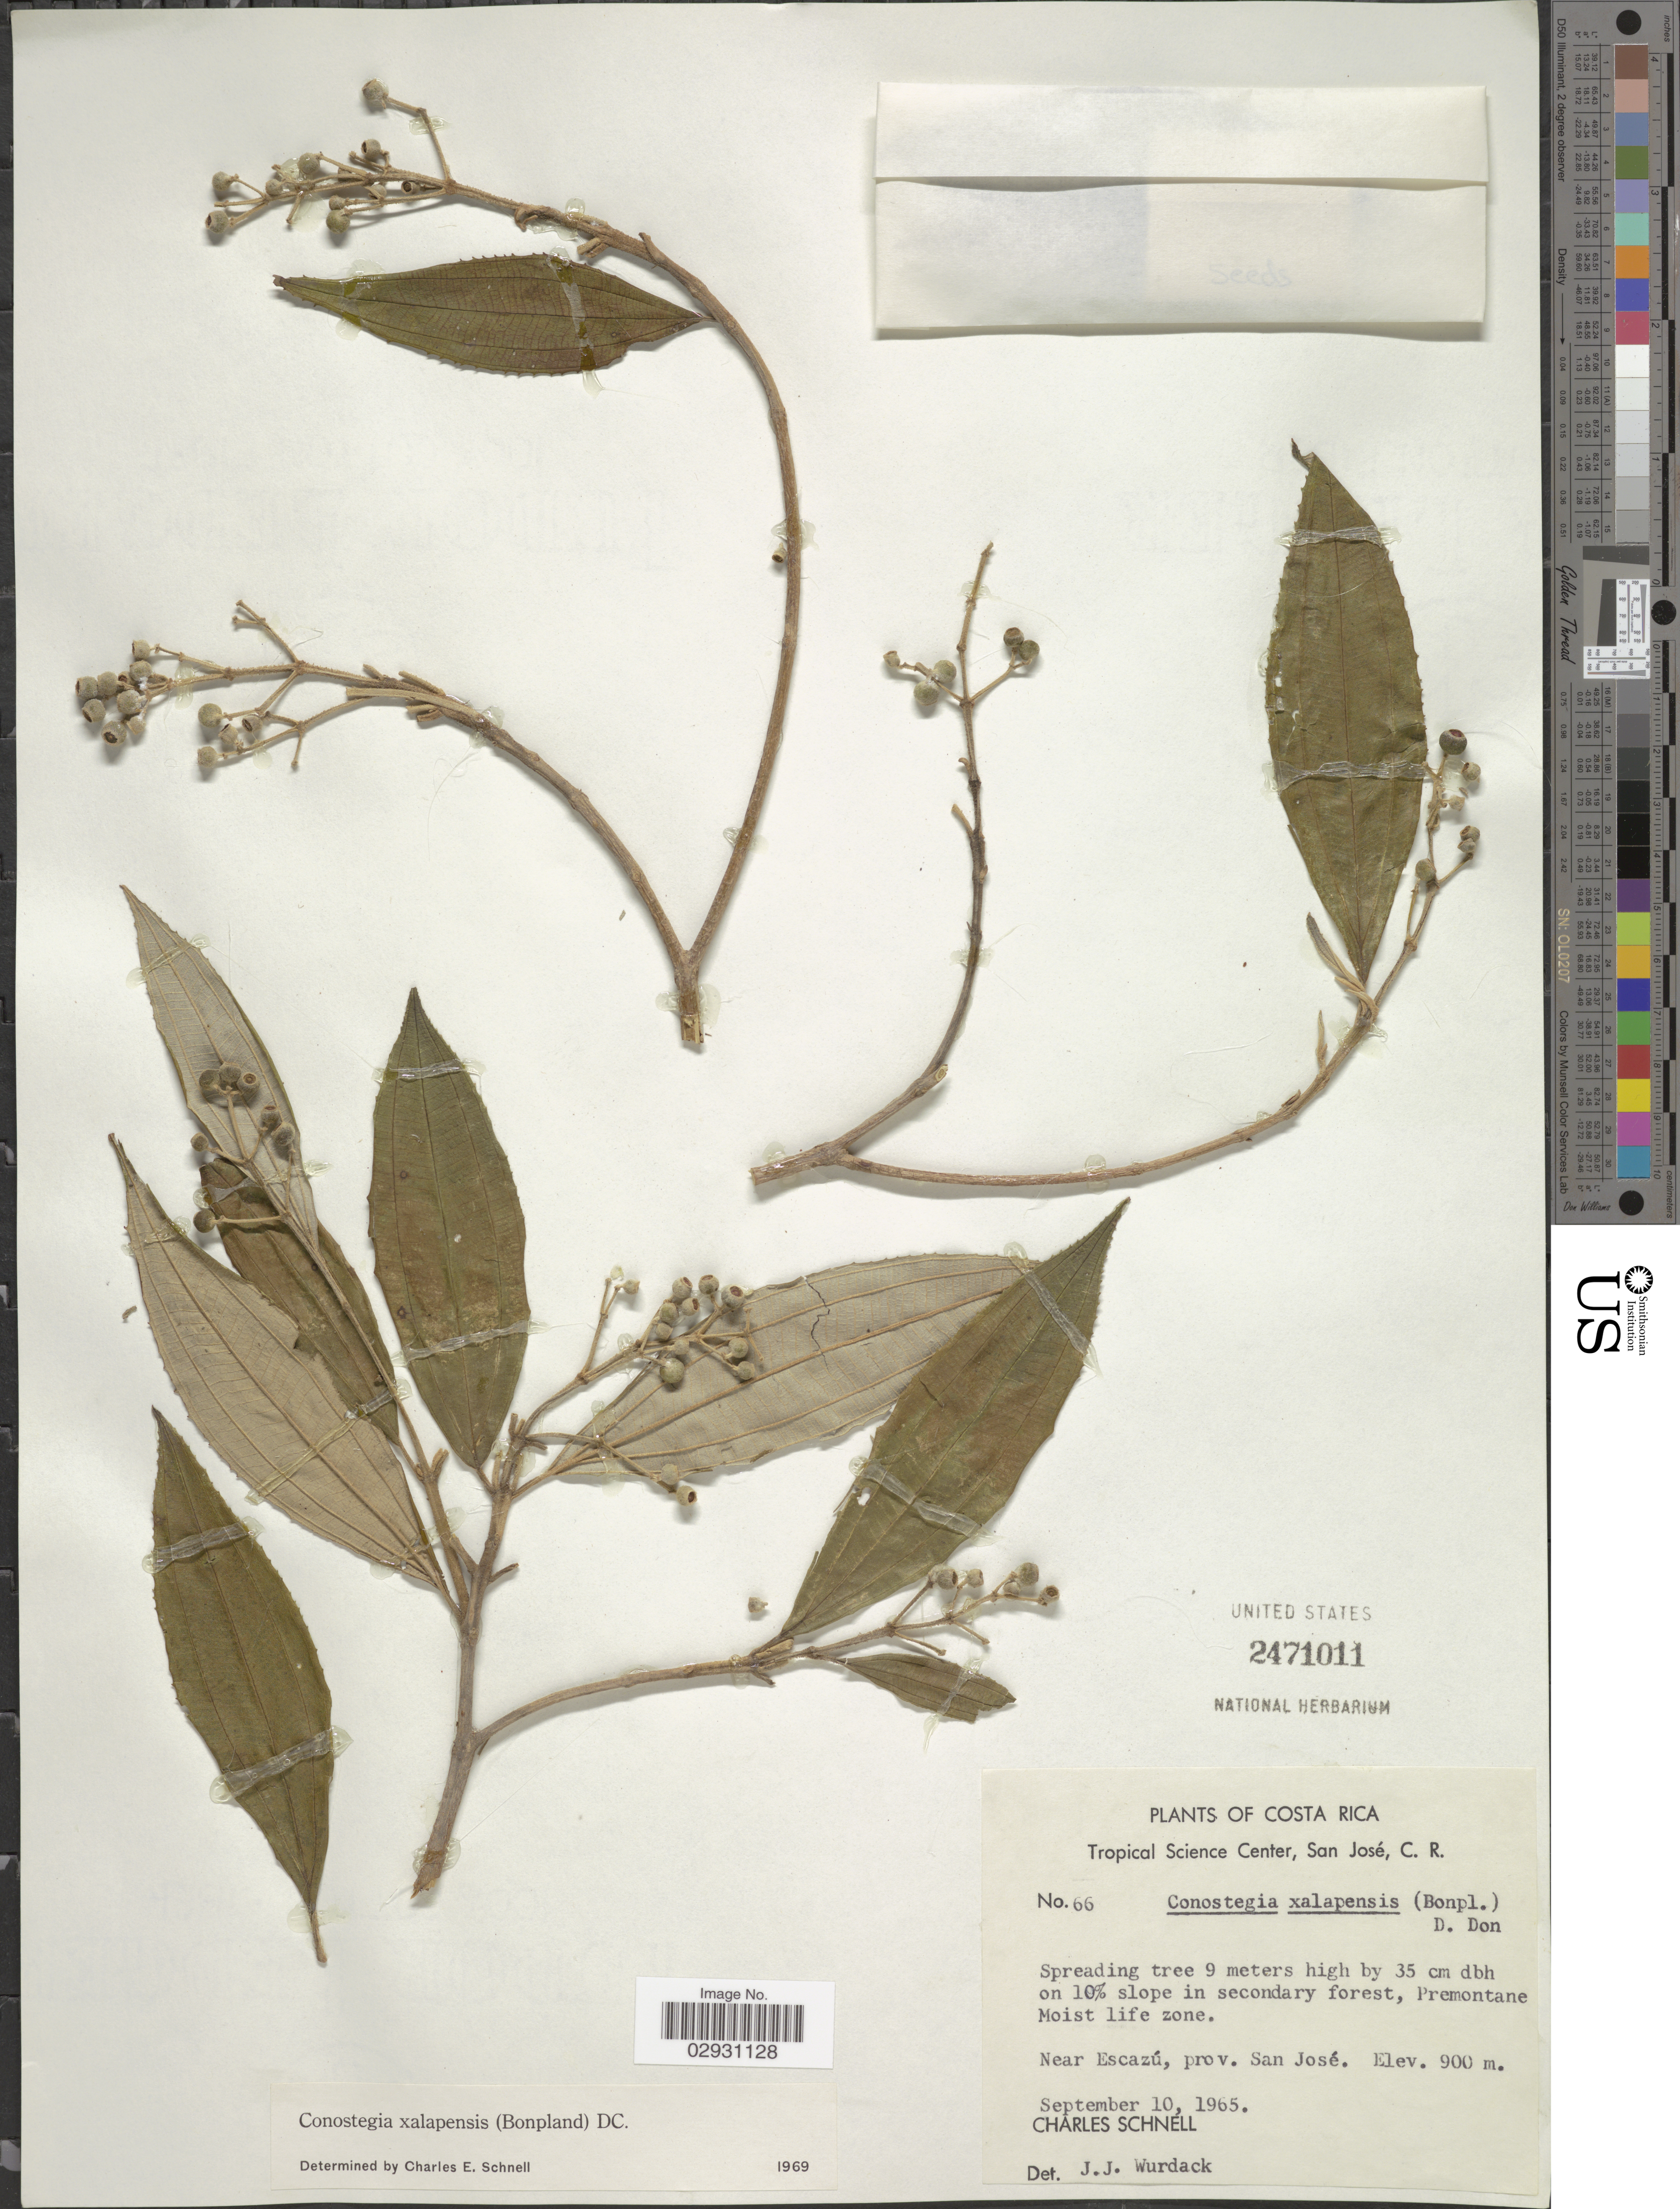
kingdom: Plantae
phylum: Tracheophyta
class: Magnoliopsida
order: Myrtales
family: Melastomataceae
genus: Conostegia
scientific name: Conostegia quadrangularis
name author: Schltdl. ex Steud.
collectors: C. Schnell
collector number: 6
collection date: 1965-09-10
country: Costa Rica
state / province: San José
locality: Premontane Moist life zone. Near Escazú.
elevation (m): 900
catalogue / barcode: US 2471011